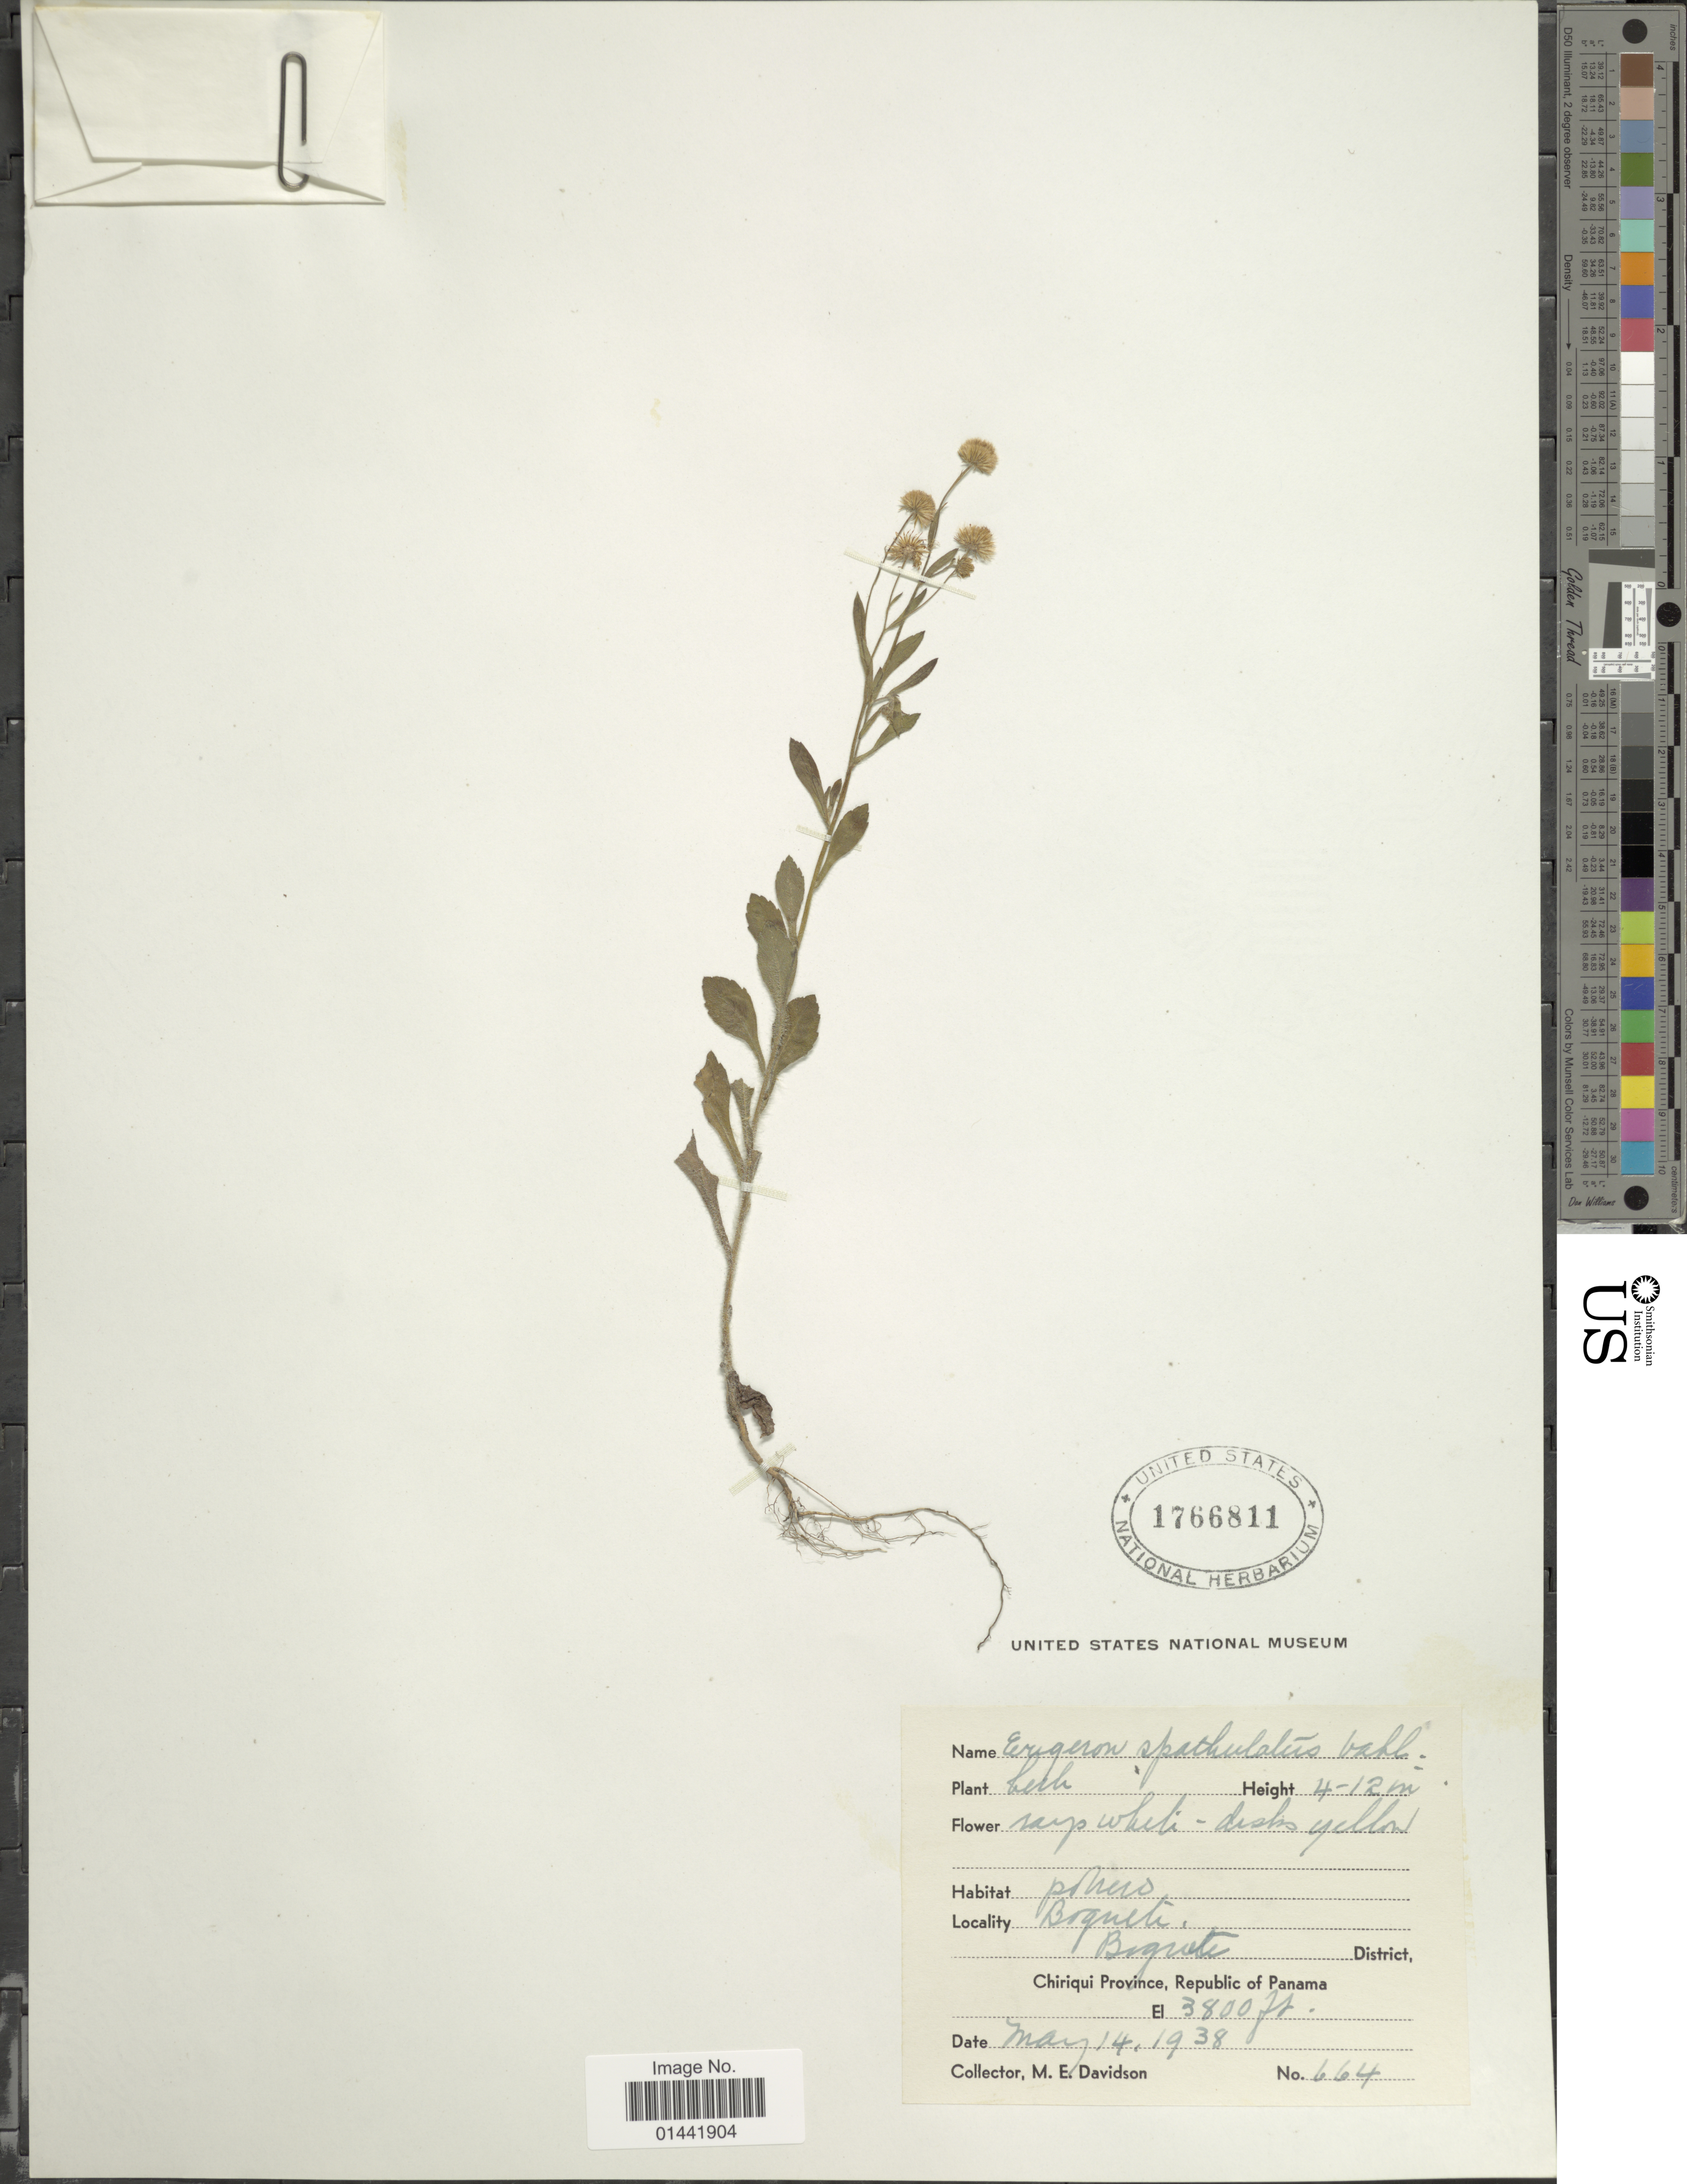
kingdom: Plantae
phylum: Tracheophyta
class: Magnoliopsida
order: Asterales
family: Asteraceae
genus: Erigeron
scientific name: Erigeron spathulatus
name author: Vahl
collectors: M. E. Davidson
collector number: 664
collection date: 1938-05-14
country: Panama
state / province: Chiriqui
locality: Boquete, Boquete District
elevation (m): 1158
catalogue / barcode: US 1766811